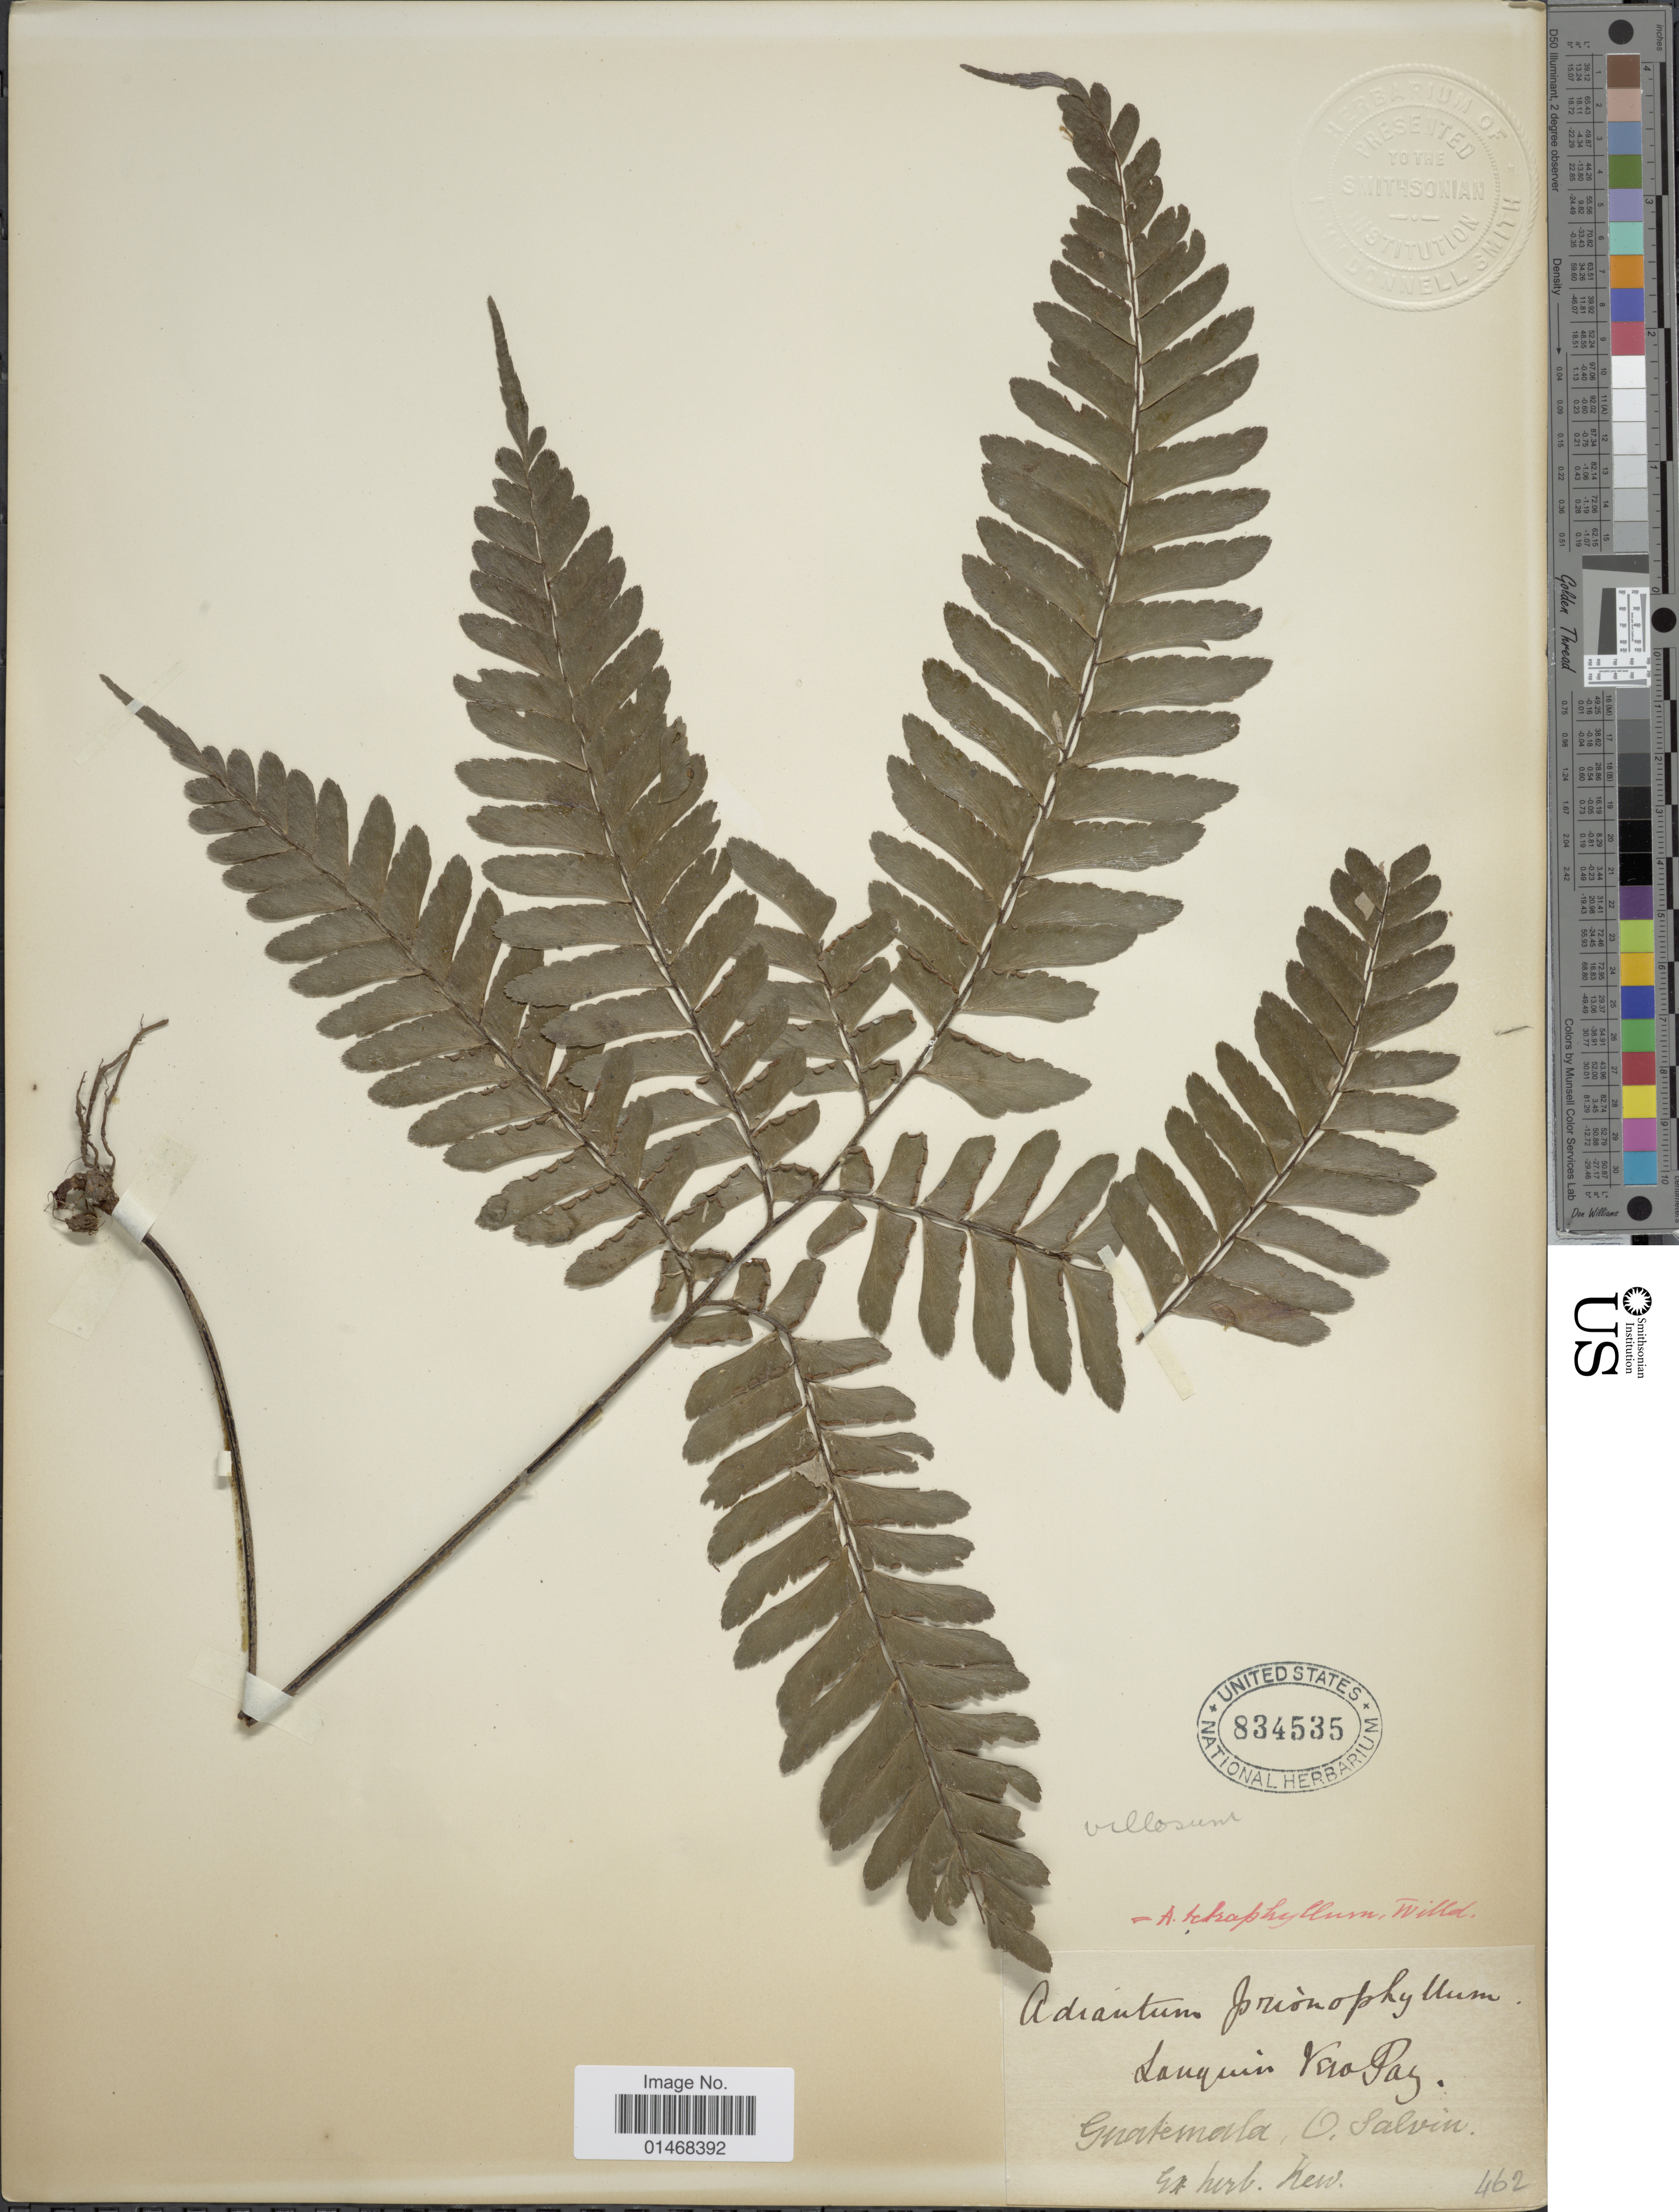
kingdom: Plantae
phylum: Tracheophyta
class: Polypodiopsida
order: Polypodiales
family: Pteridaceae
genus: Adiantum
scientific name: Adiantum villosum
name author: L.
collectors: O. Salvin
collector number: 462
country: Guatemala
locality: Lanquin, Vera Paz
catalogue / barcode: US 834535